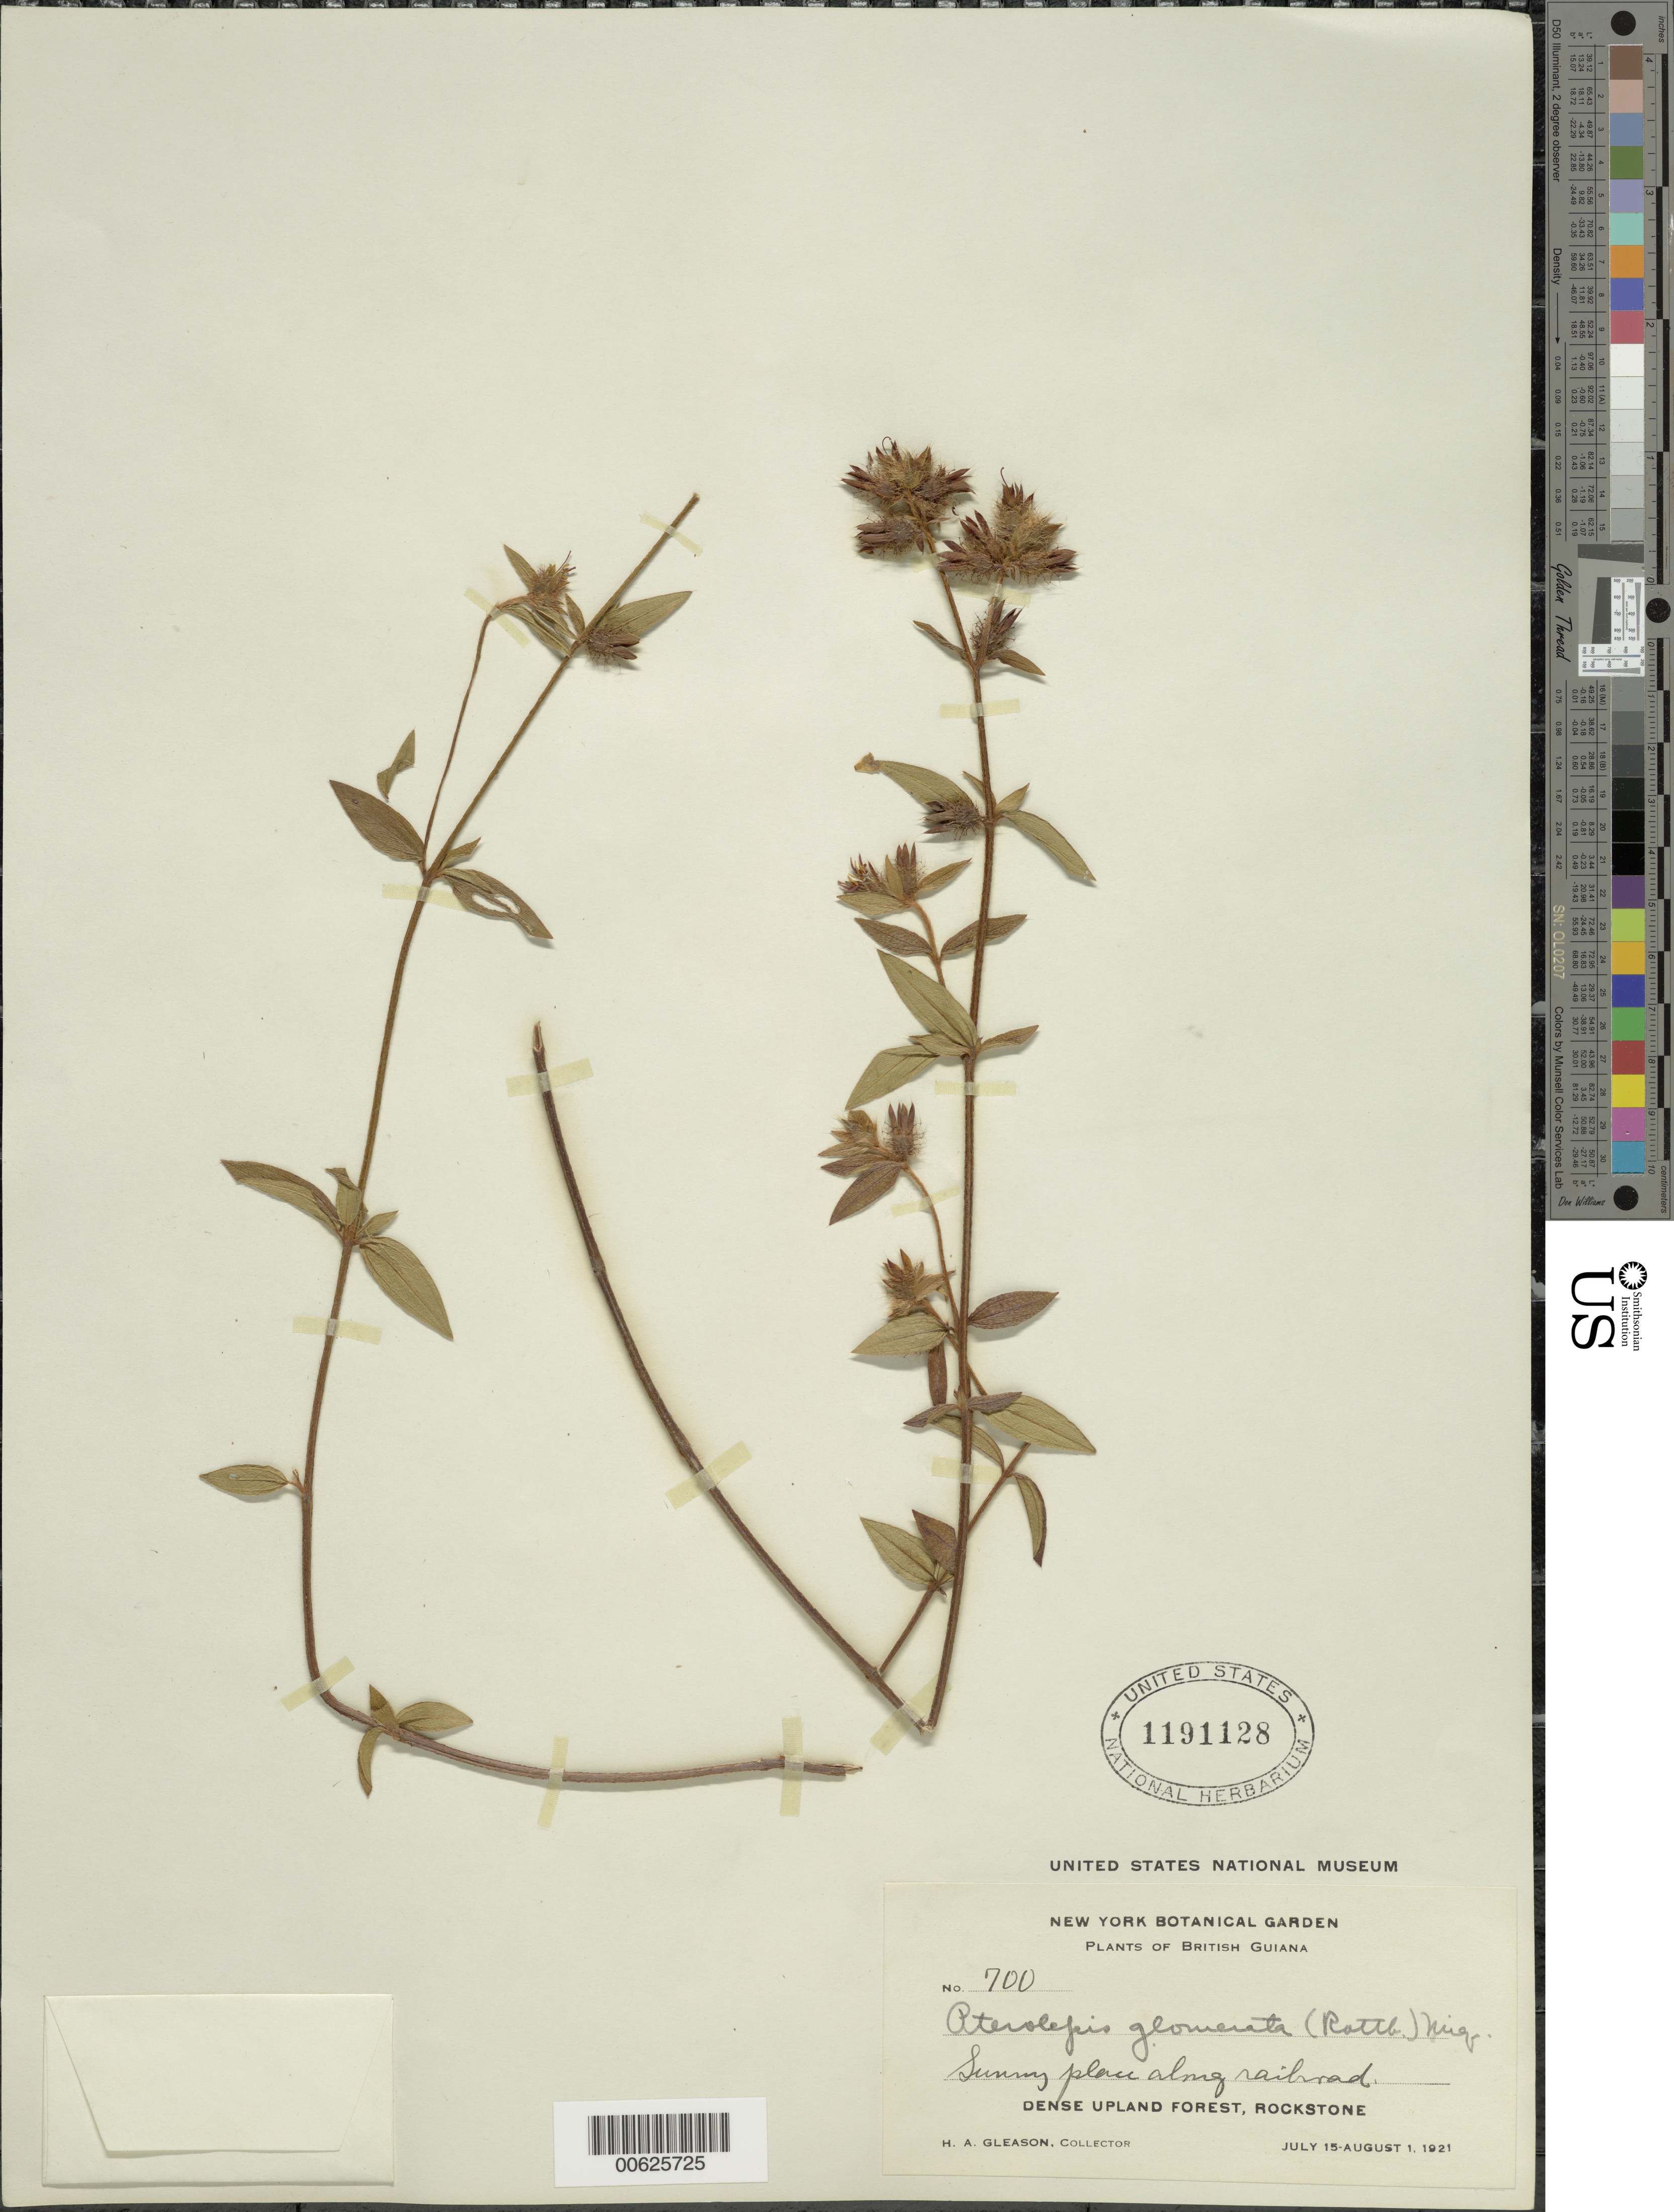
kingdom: Plantae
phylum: Tracheophyta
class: Magnoliopsida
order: Myrtales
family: Melastomataceae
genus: Pterolepis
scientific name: Pterolepis glomerata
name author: (Rottb.) Miq.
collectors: H. A. Gleason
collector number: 700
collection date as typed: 15-Jul-21 to 1-Aug-21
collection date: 1921-07-15/1921-08-01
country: Guyana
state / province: U. Demerara-Berbice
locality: Rockstone, in and about the village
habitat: Dense upland forest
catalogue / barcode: US 1191128